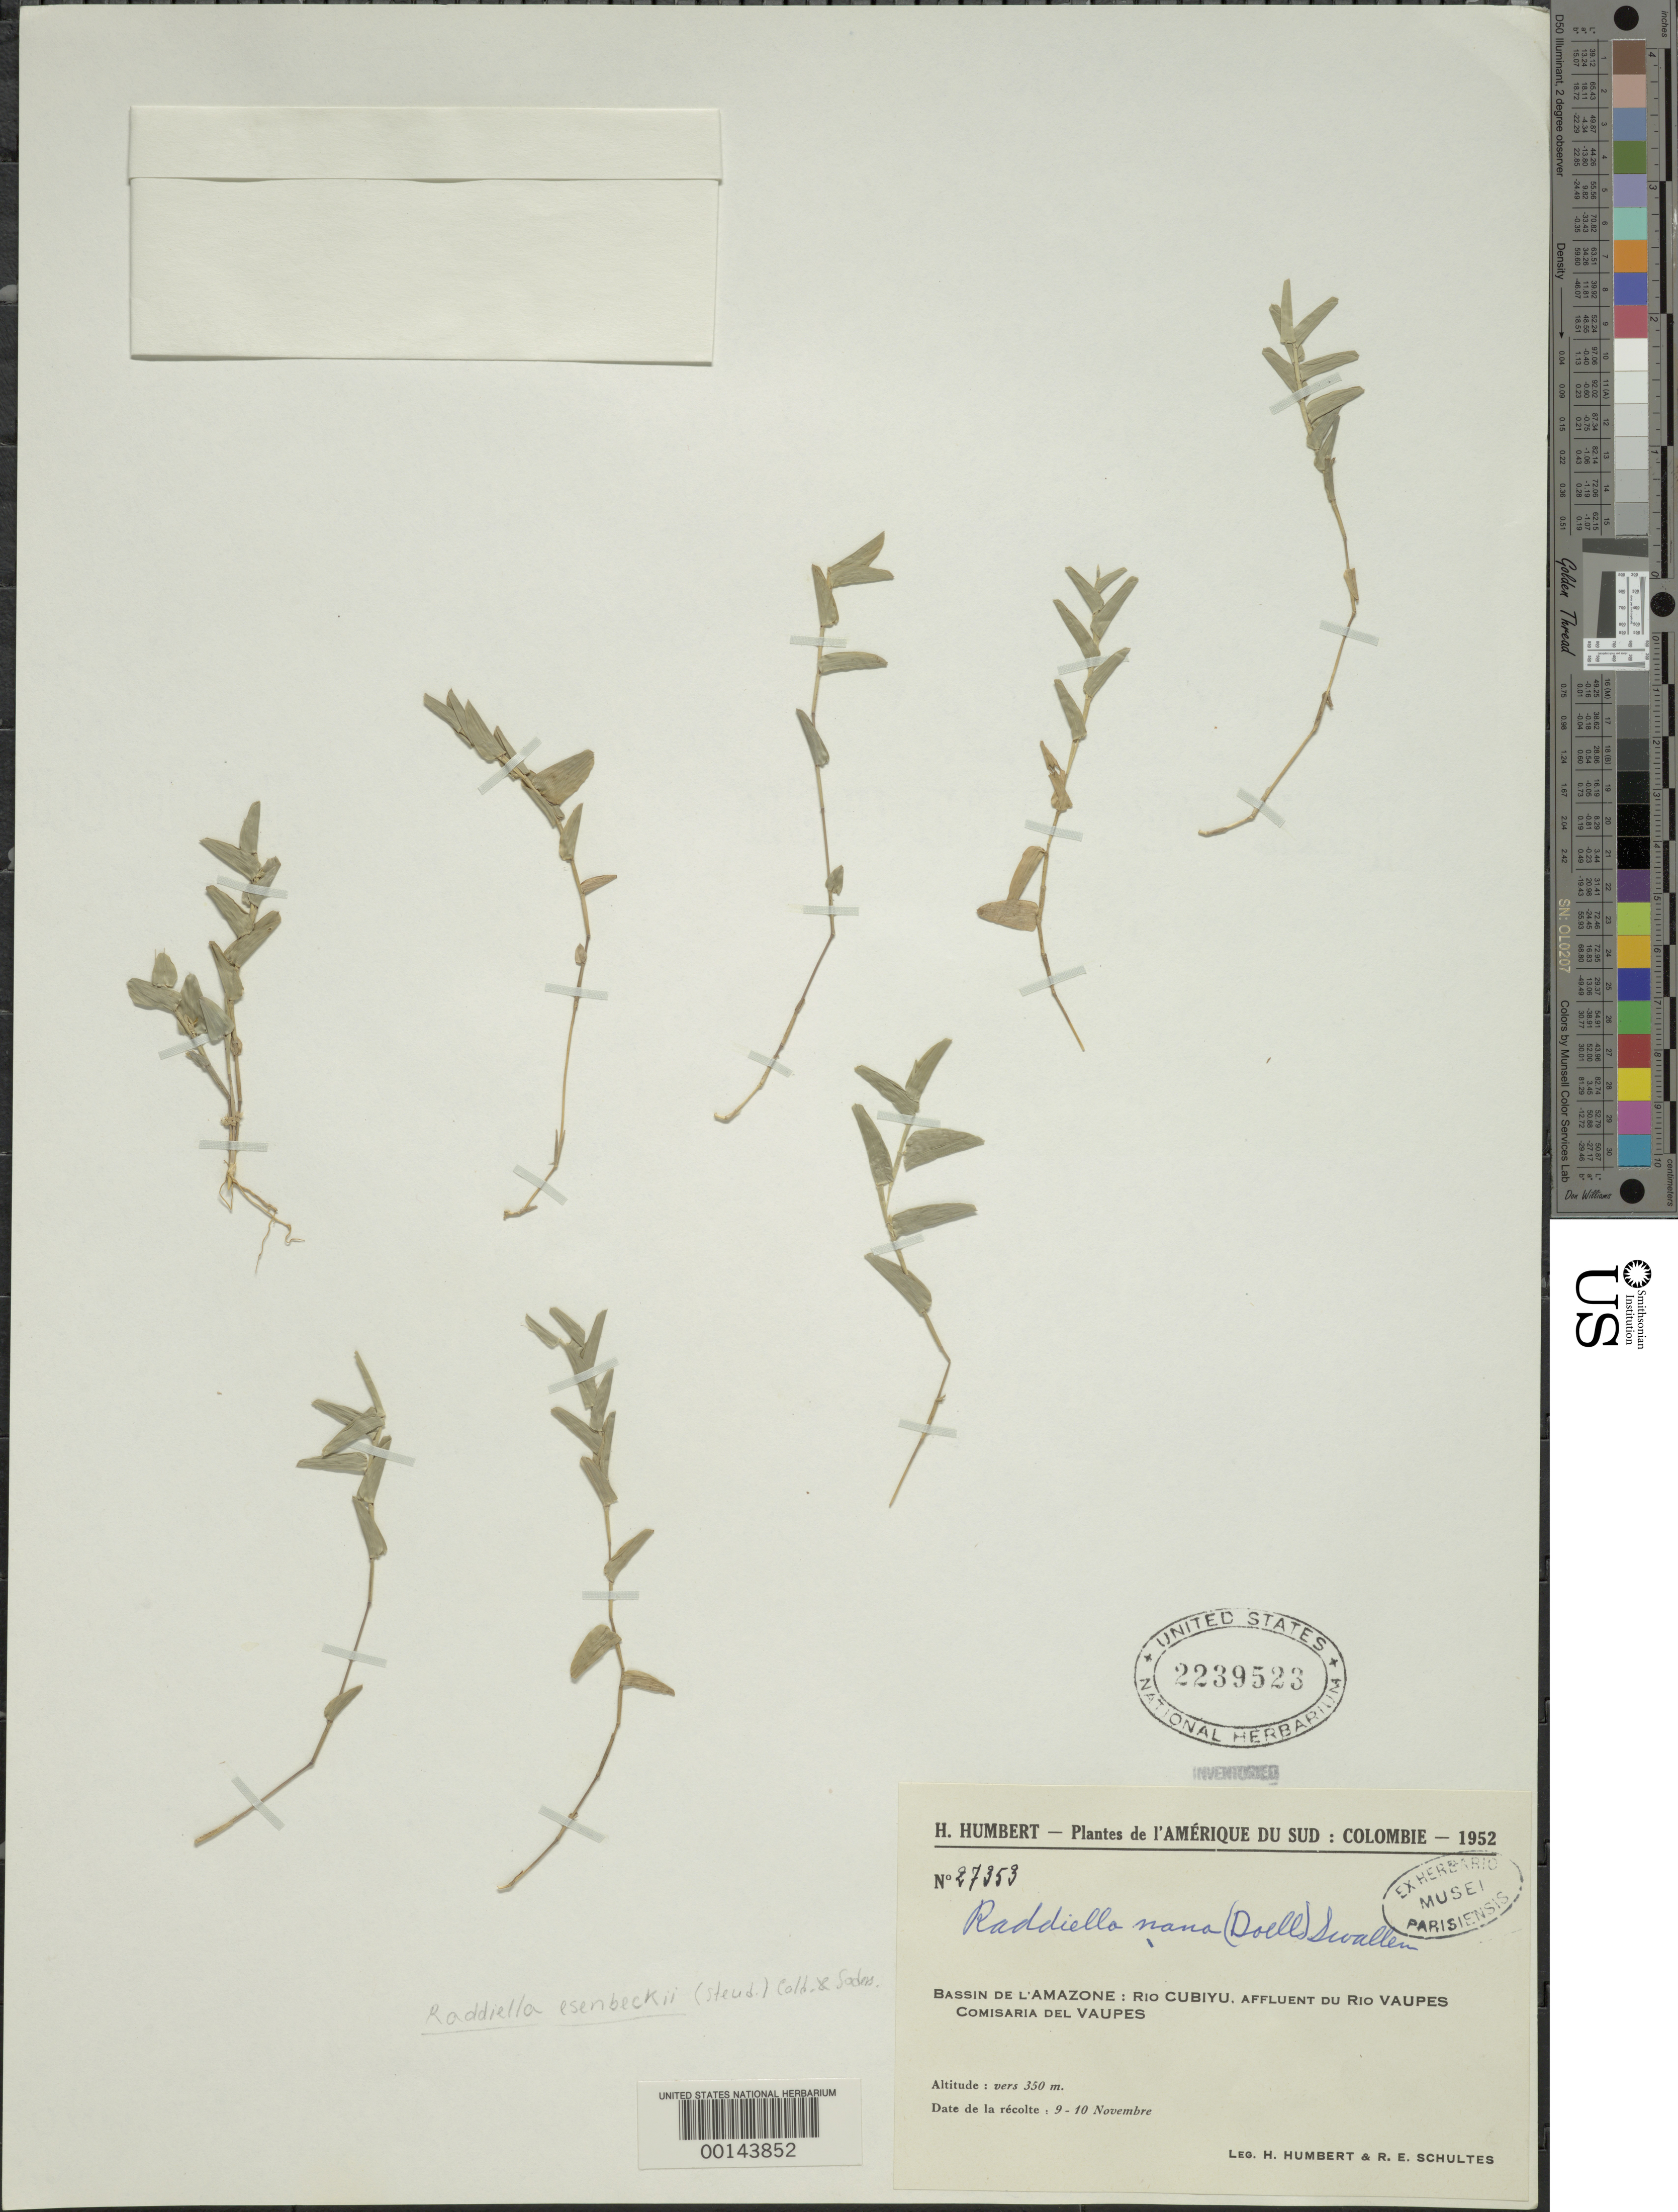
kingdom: Plantae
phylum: Tracheophyta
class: Liliopsida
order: Poales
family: Poaceae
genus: Raddiella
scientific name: Raddiella esenbeckii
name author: (Steud.) C. E. Calderón & Soderstr.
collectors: H. Humbert & R. E. Schultes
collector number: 27353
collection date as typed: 09 Nov 1952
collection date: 1952-11-09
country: Colombia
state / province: Vaupés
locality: Bassin de l'AmaZone, Rio cupiyu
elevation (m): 350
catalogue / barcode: US 2239523